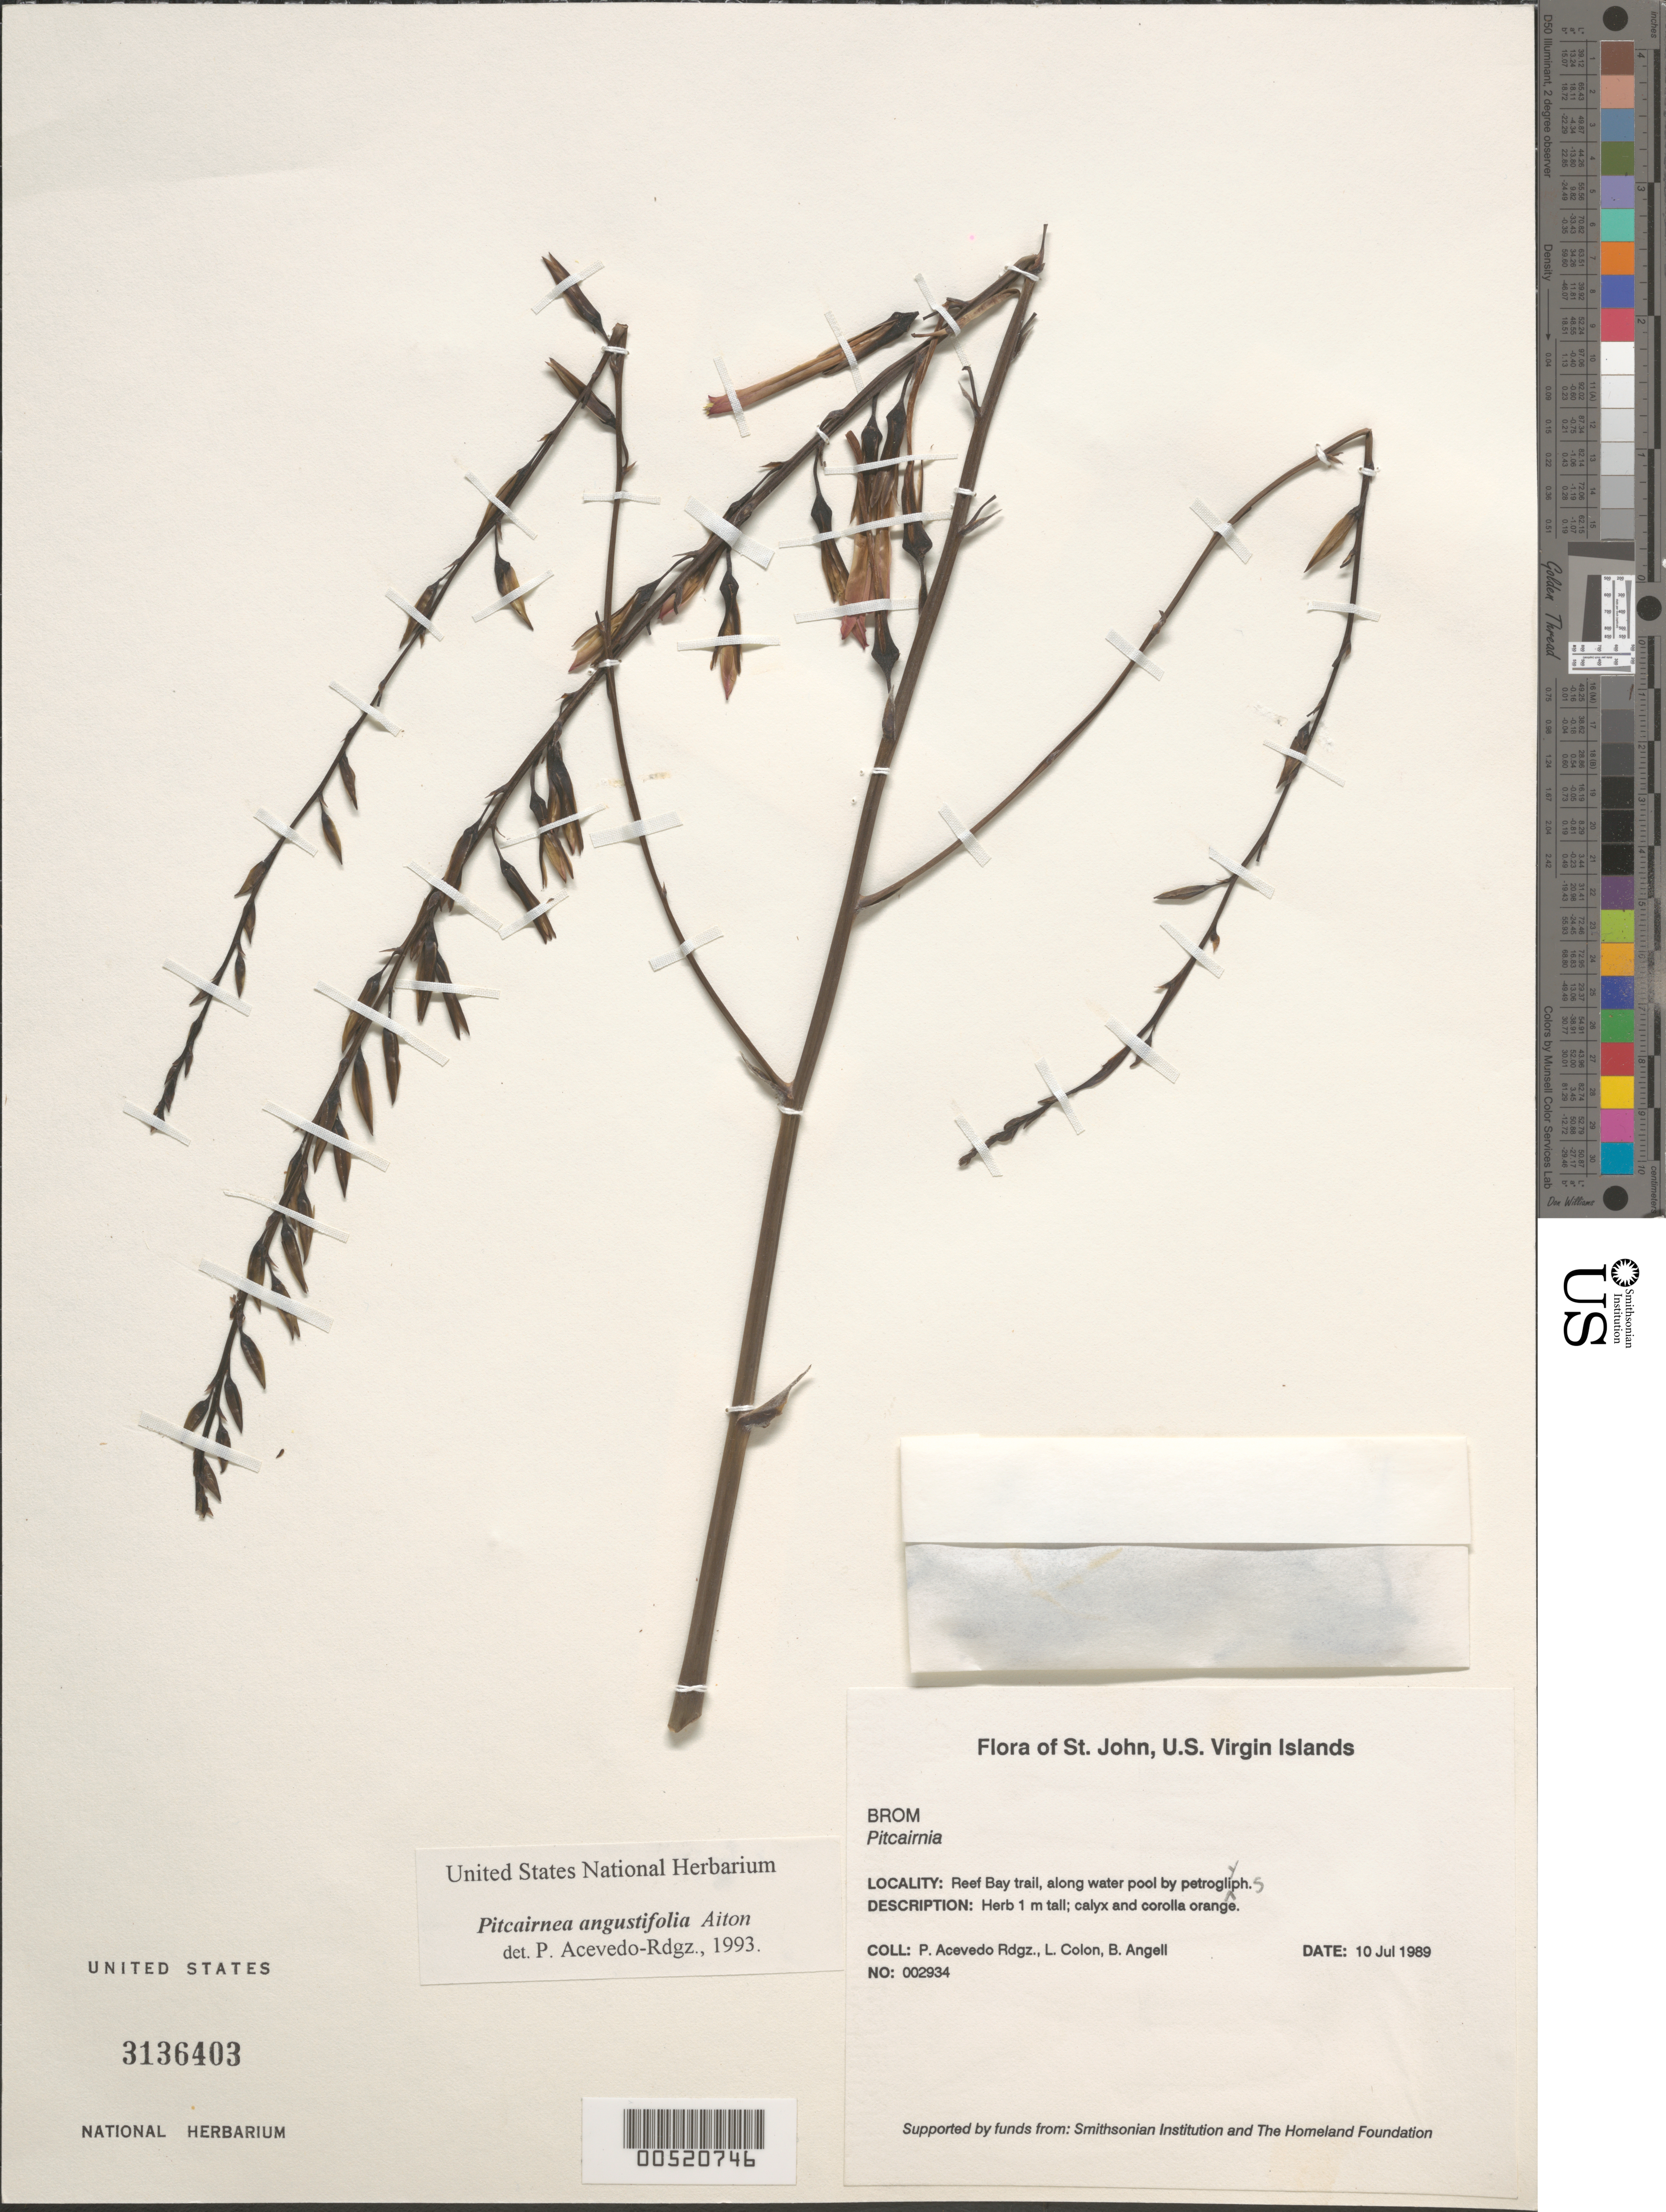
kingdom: Plantae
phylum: Tracheophyta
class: Liliopsida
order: Poales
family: Bromeliaceae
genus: Pitcairnia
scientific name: Pitcairnia angustifolia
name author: Sol. ex Aiton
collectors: P. Acevedo-Rodr., L. Colon & Bobbi Angell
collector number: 2934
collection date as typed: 10 Jul 1989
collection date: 1989-07-10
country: U.S. Virgin Islands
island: St. John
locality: Reef Bay trail, along water pool by petrogliph.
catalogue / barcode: US 3136403